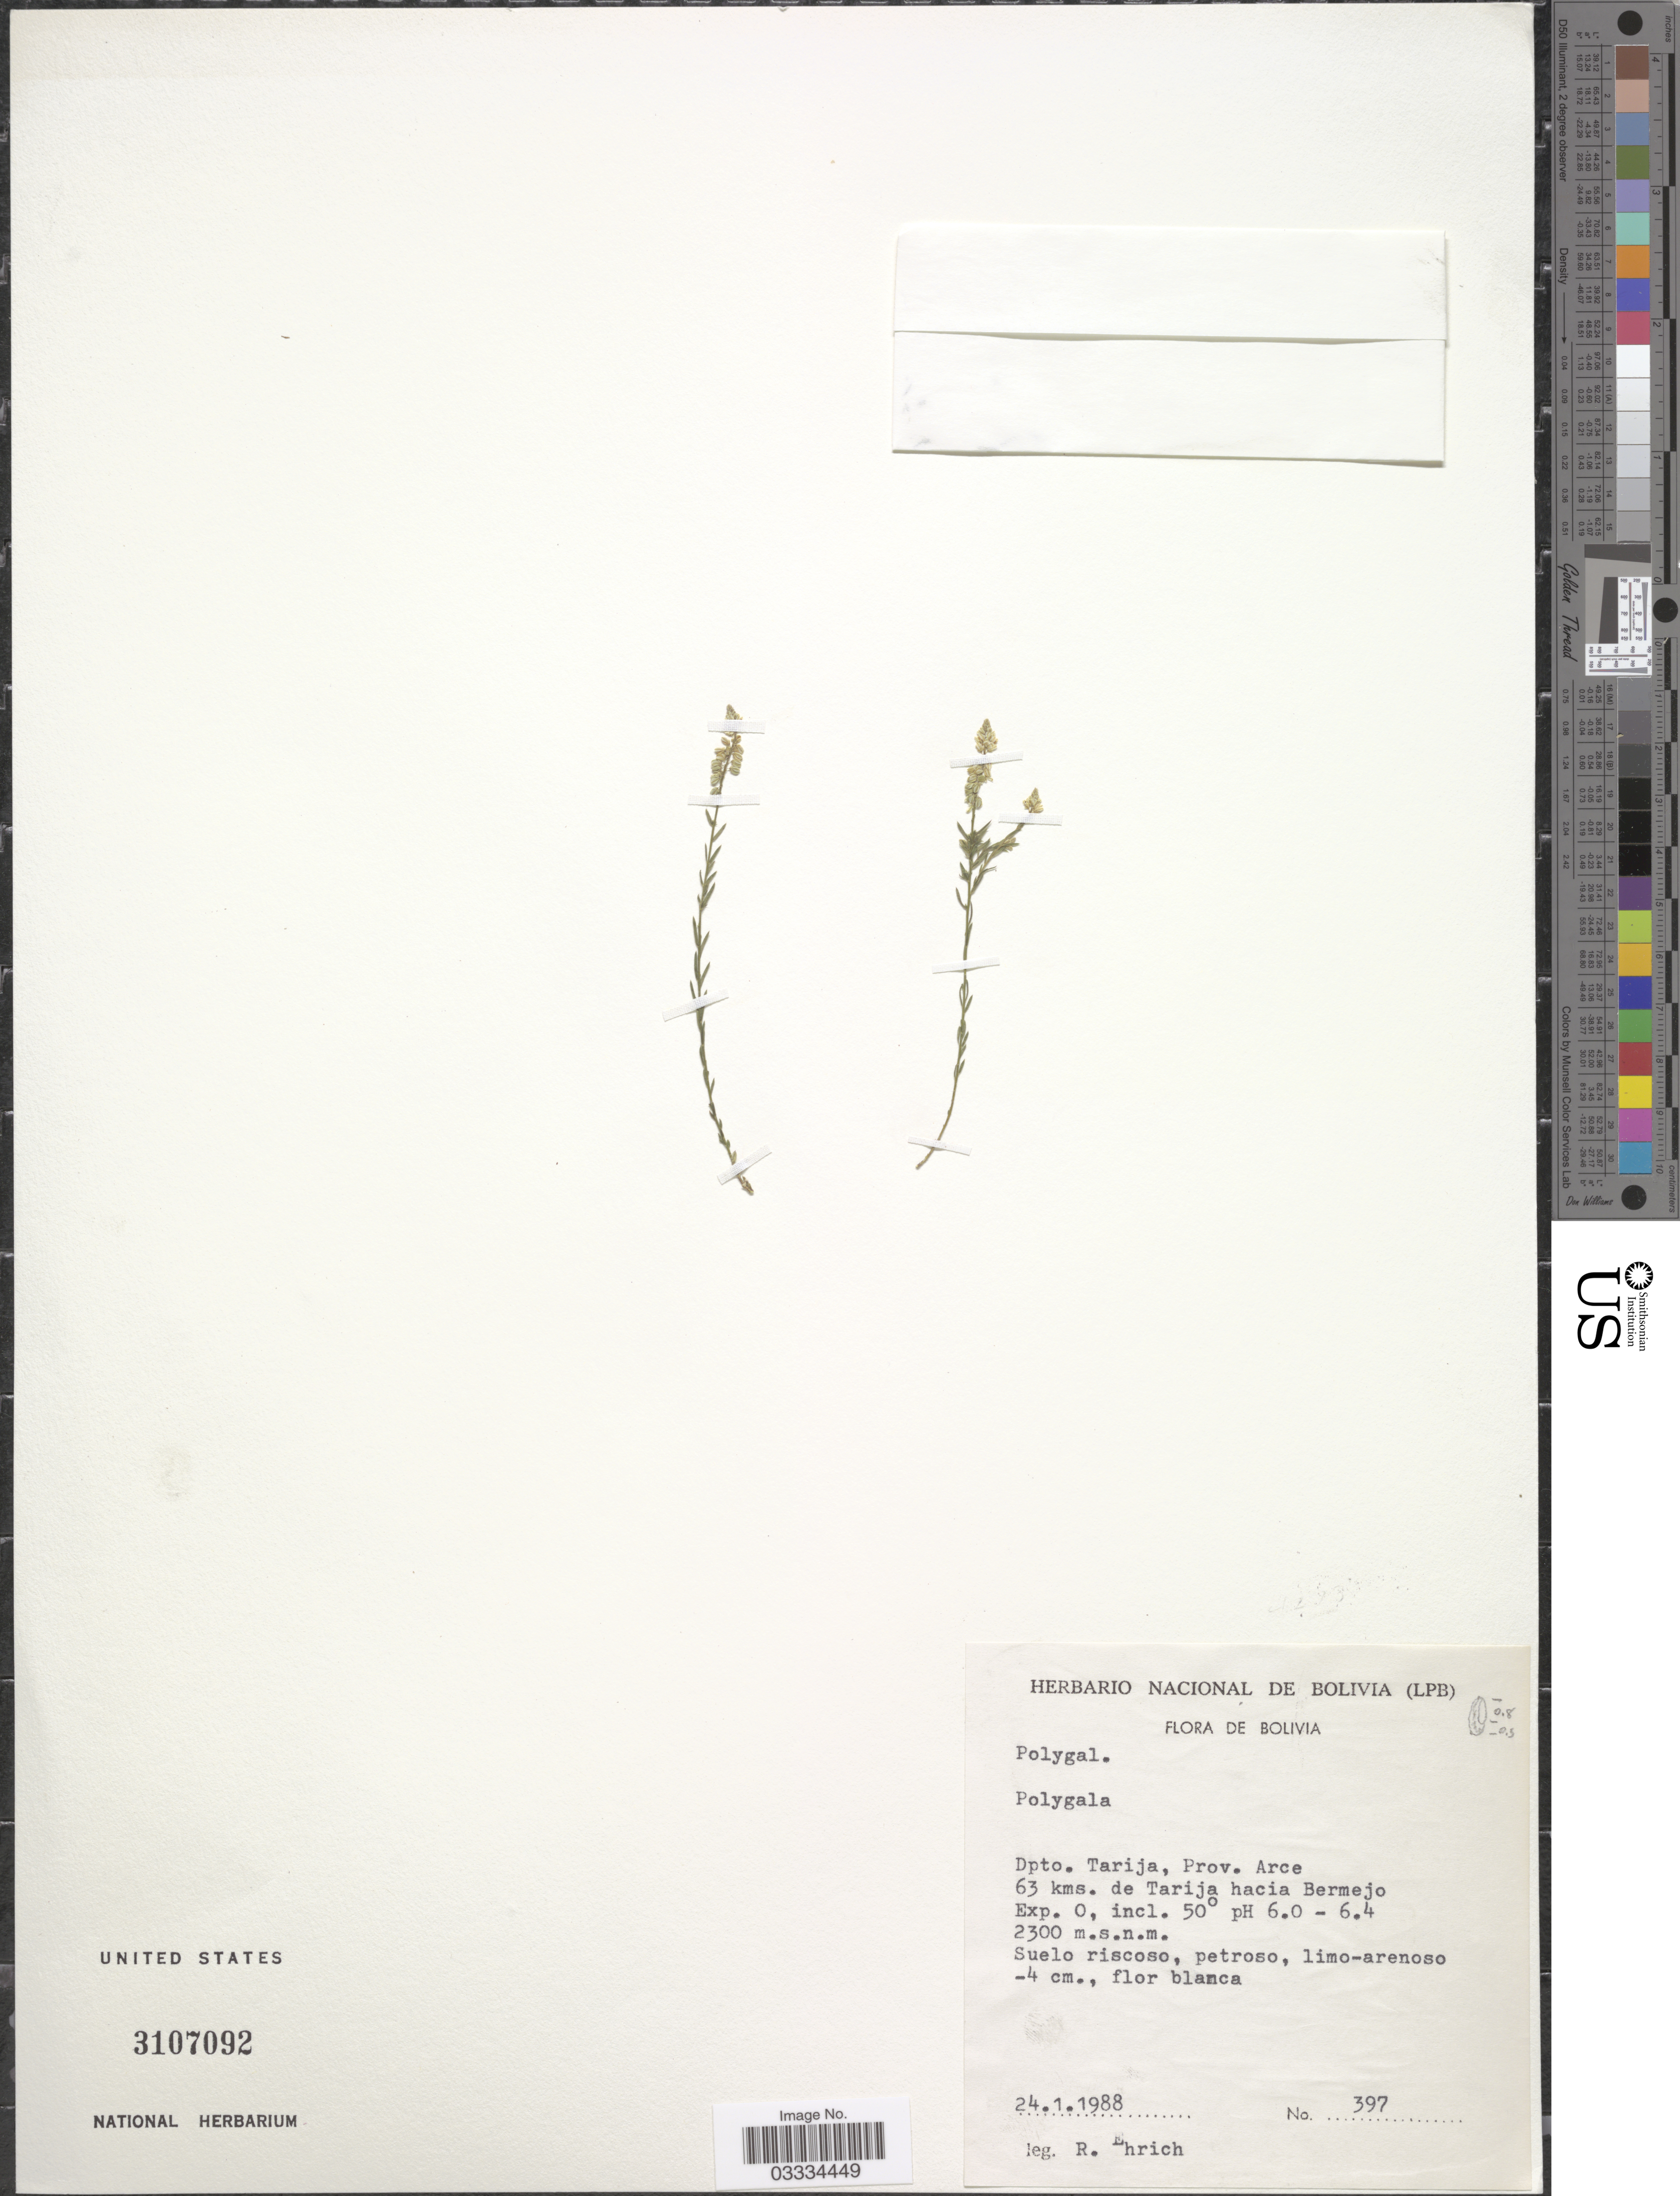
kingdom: Plantae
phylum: Tracheophyta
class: Magnoliopsida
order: Fabales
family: Polygalaceae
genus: Polygala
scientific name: Polygala sp.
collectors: R. Ehrich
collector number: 397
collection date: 1988-01-24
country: Bolivia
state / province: Tarija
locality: Dpto. Tarija, Prov. Arce 63 kms. de Tarija hacia Bermejo.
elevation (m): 2300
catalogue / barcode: US 3107092